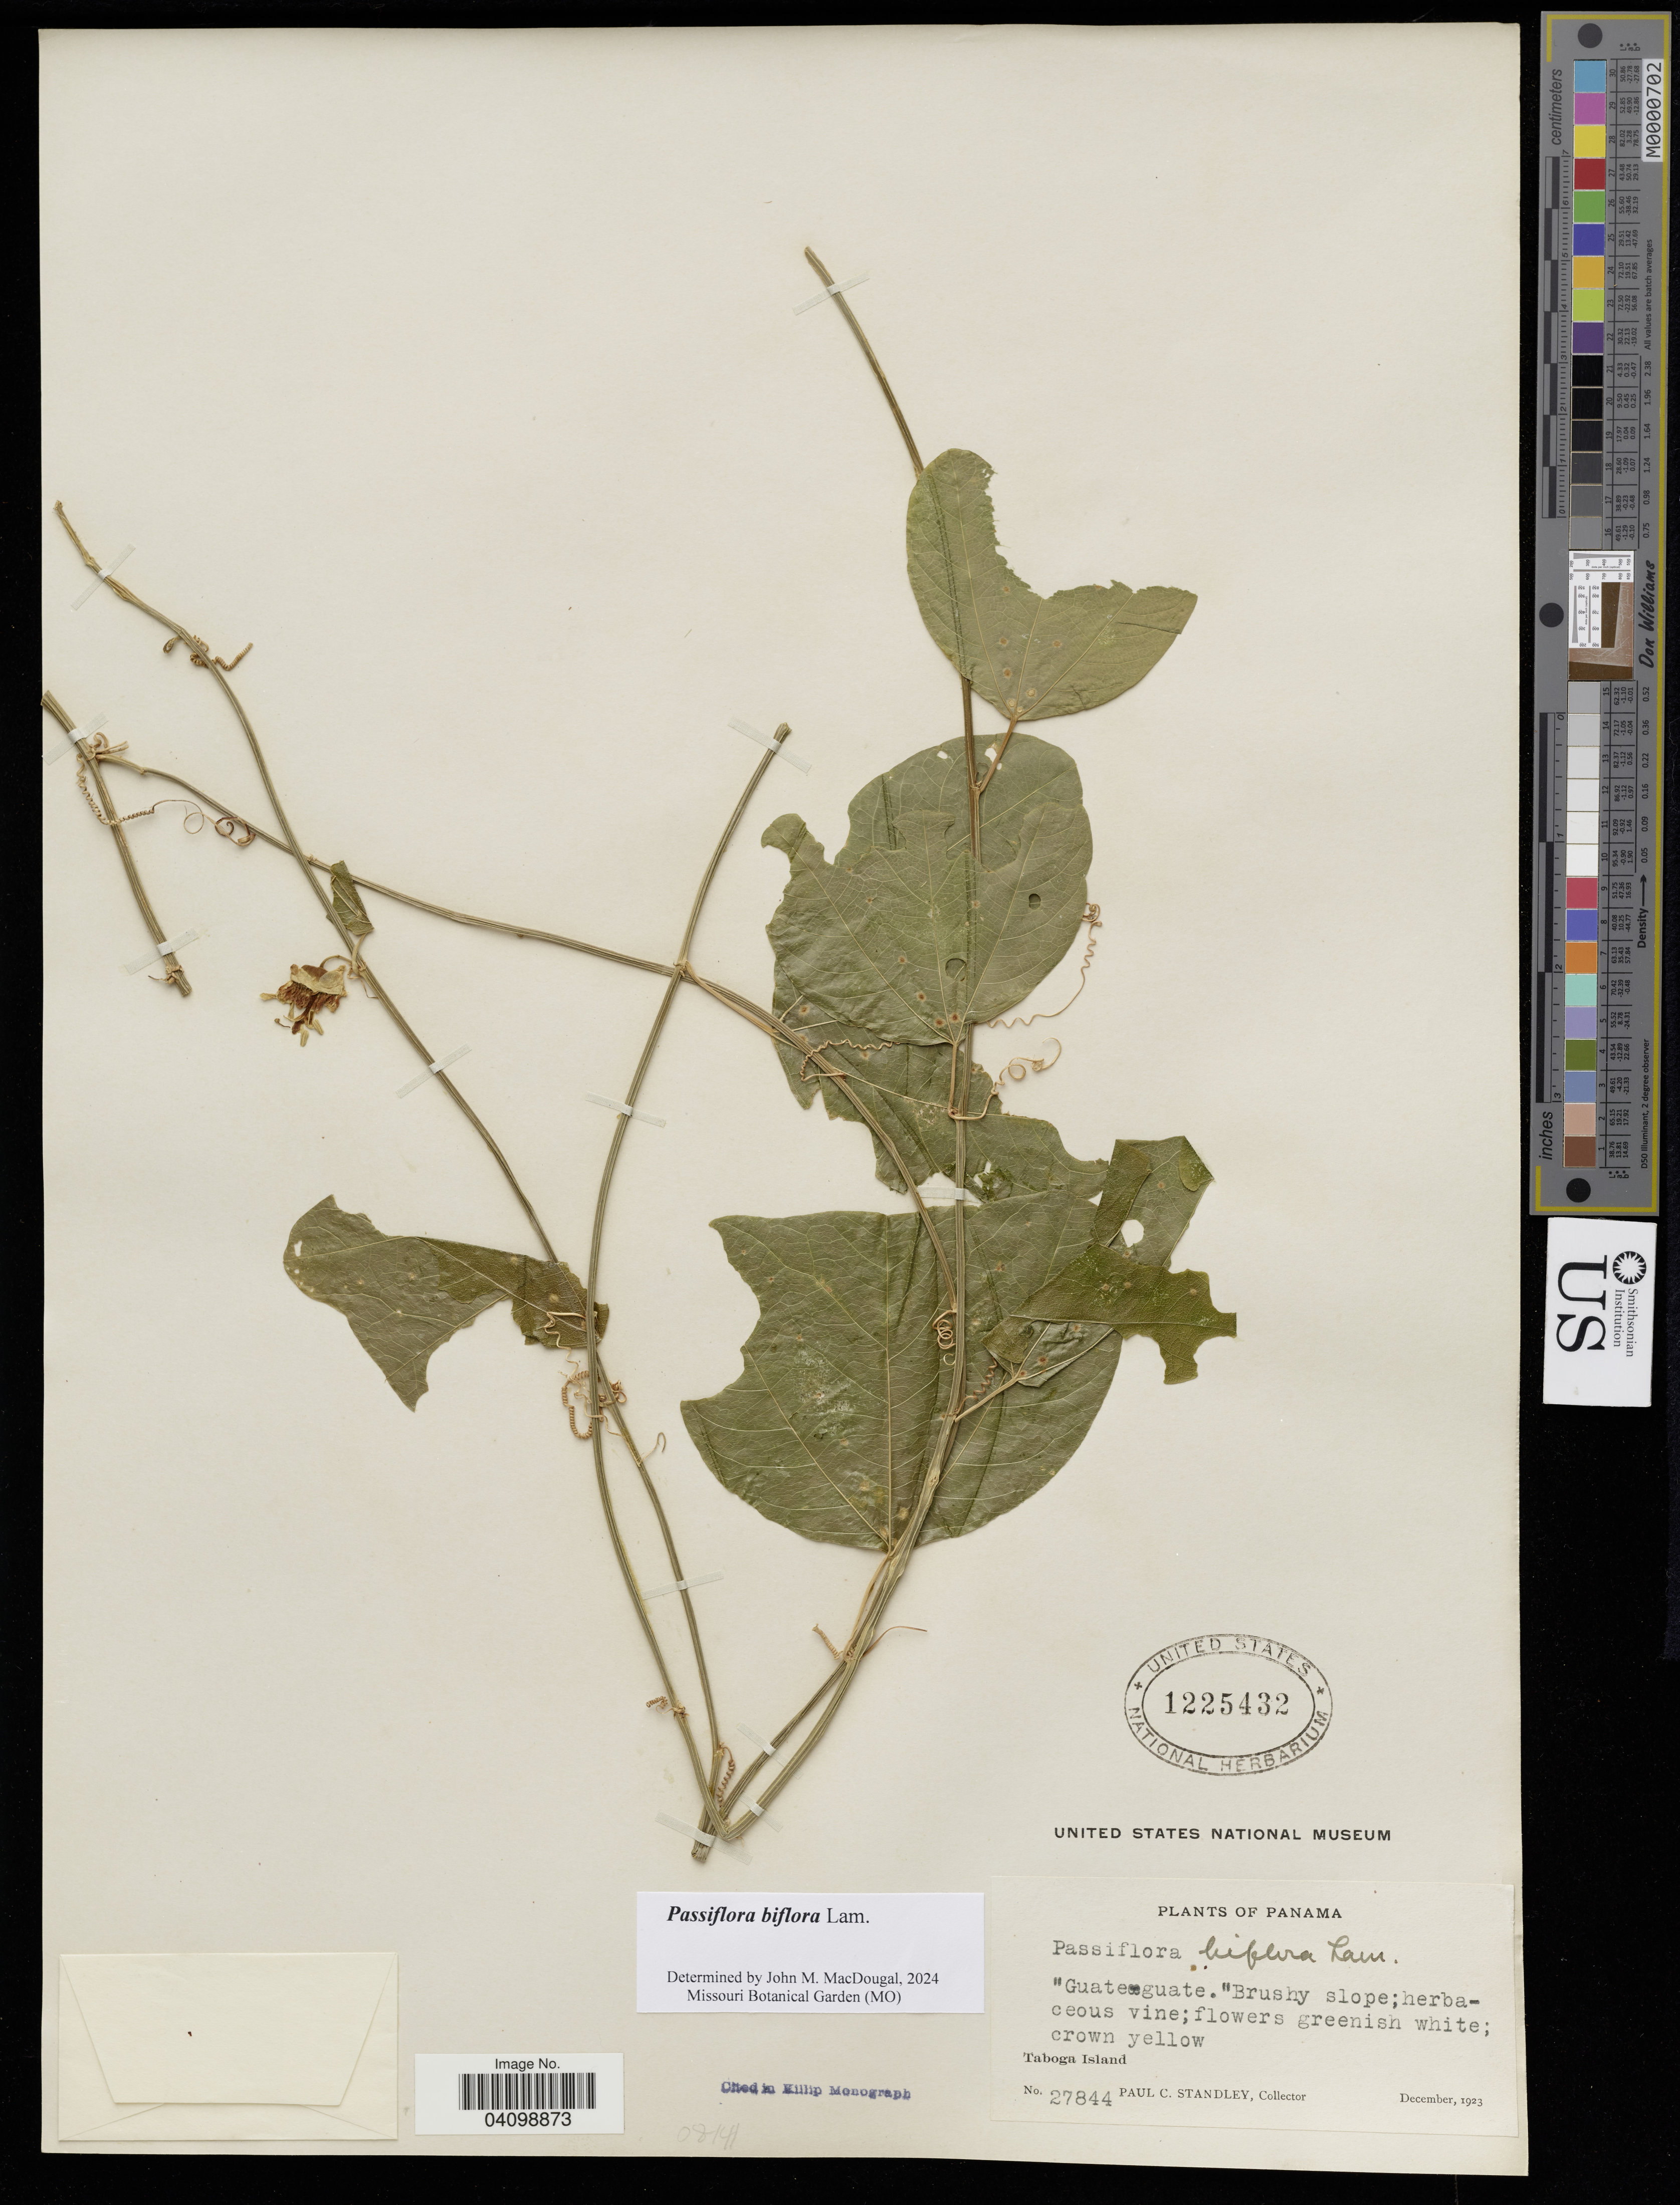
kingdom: Plantae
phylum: Tracheophyta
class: Magnoliopsida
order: Malpighiales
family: Passifloraceae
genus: Passiflora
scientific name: Passiflora biflora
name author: Lam.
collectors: P. C. Standley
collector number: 27844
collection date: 1923-12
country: Panama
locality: Taboga Island.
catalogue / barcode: US 1225432